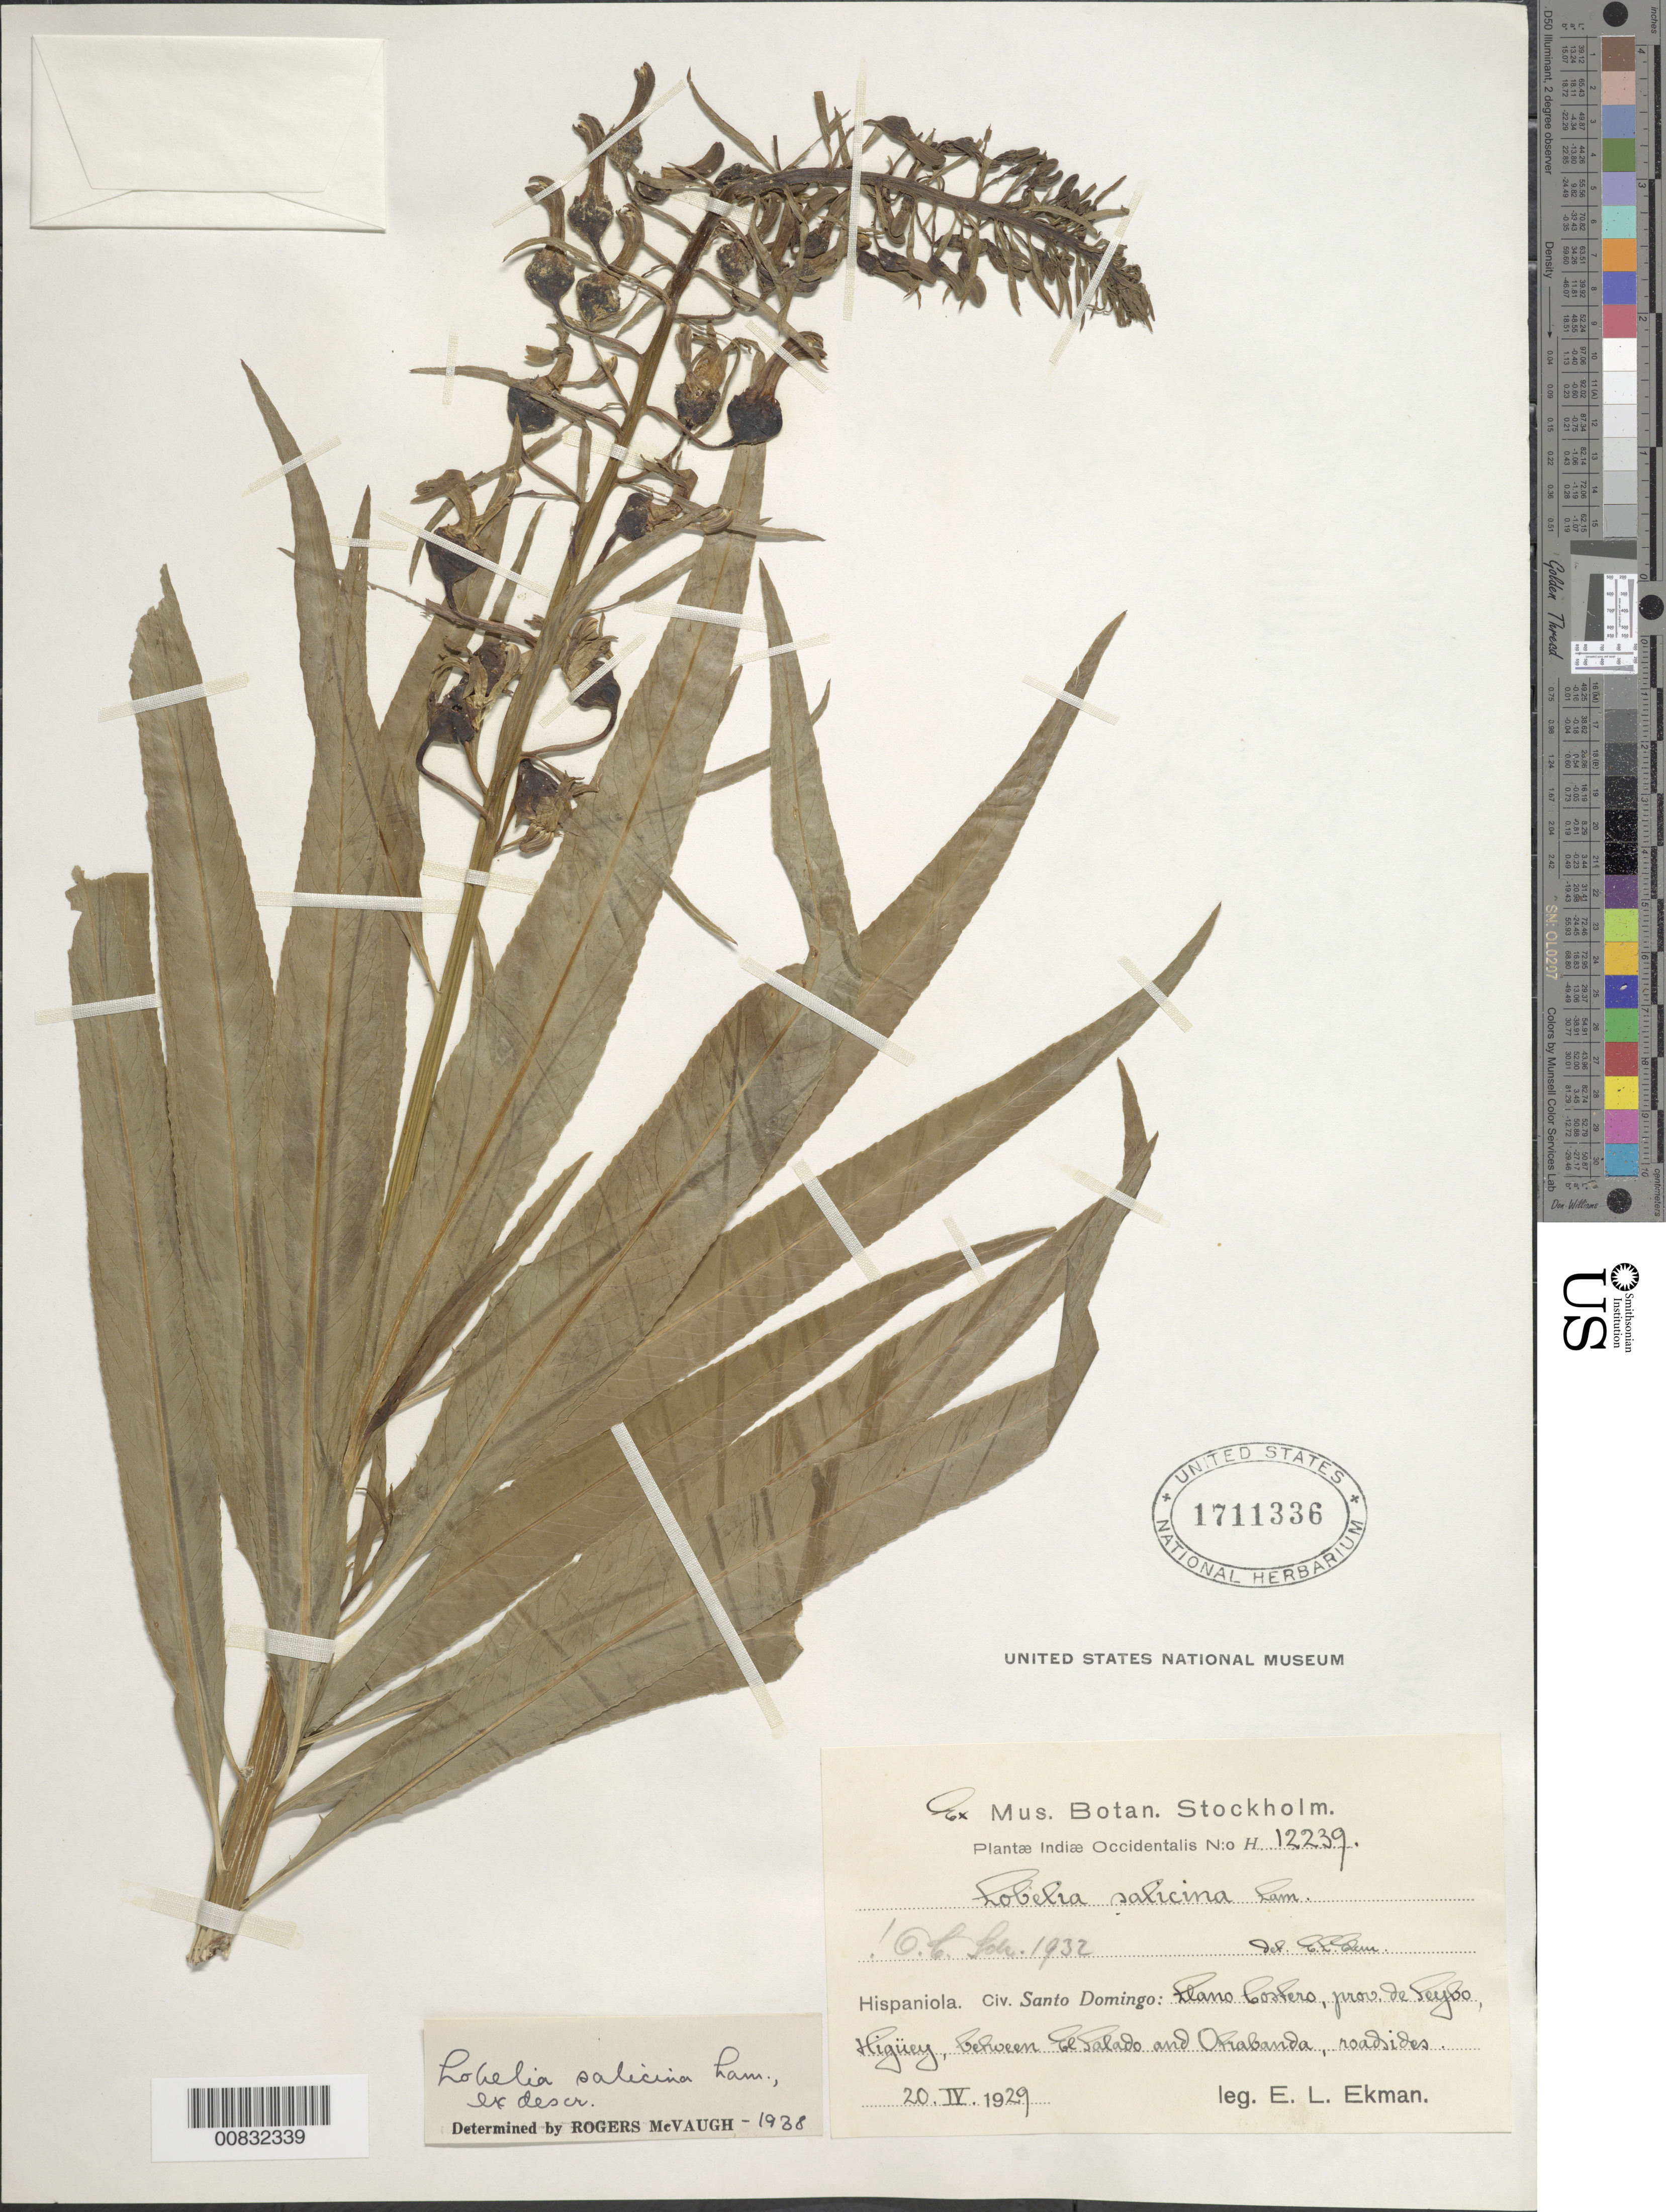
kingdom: Plantae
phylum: Tracheophyta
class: Magnoliopsida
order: Asterales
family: Campanulaceae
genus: Lobelia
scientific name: Lobelia salicina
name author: Lam.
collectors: E. L. Ekman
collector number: H 12239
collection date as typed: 20 Apr 1929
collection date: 1929-04-20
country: Dominican Republic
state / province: El Seibo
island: Hispaniola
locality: Llano Costero, Higüey, between El Salado and Otrabanda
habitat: Roadsides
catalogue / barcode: US 1711336